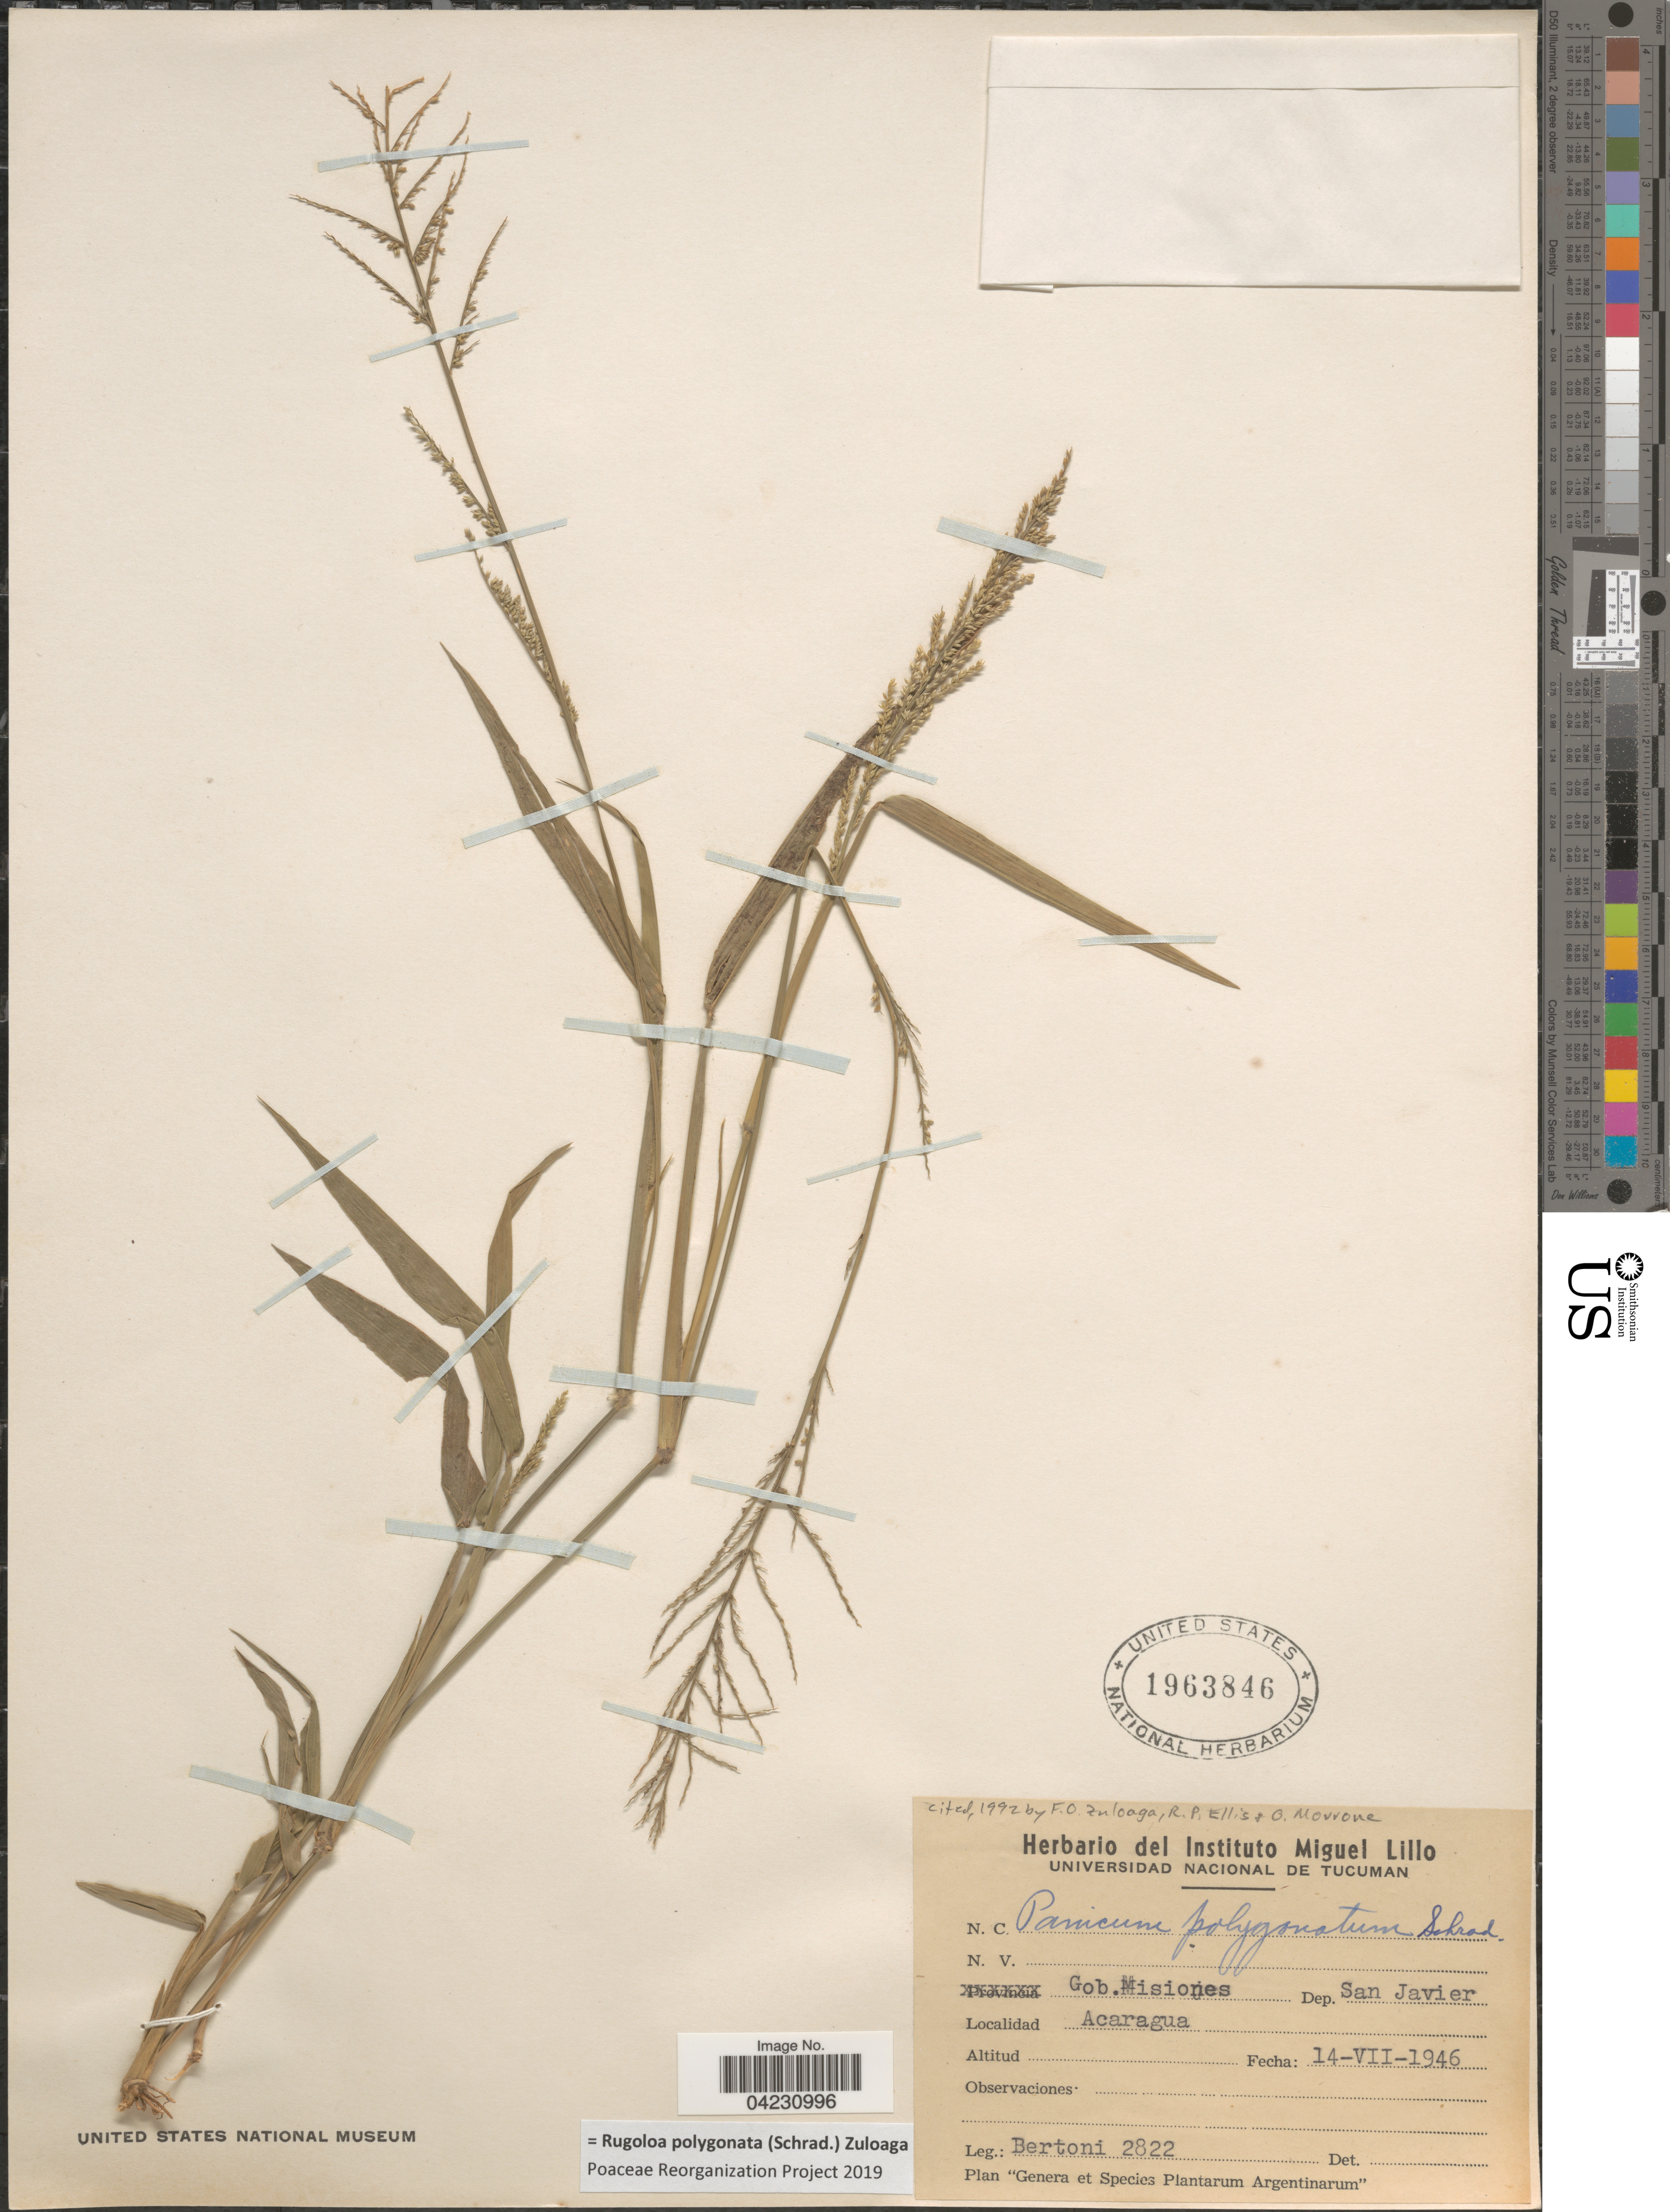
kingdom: Plantae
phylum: Tracheophyta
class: Liliopsida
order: Poales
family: Poaceae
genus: Rugoloa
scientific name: Rugoloa polygonata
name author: (Schrad.) Zuloaga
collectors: -- Bertoni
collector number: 2822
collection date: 1946-07-14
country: Argentina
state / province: Misiones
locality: Gob. Misiones. Dep. San Javier. Acaragua.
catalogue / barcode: US 1963846